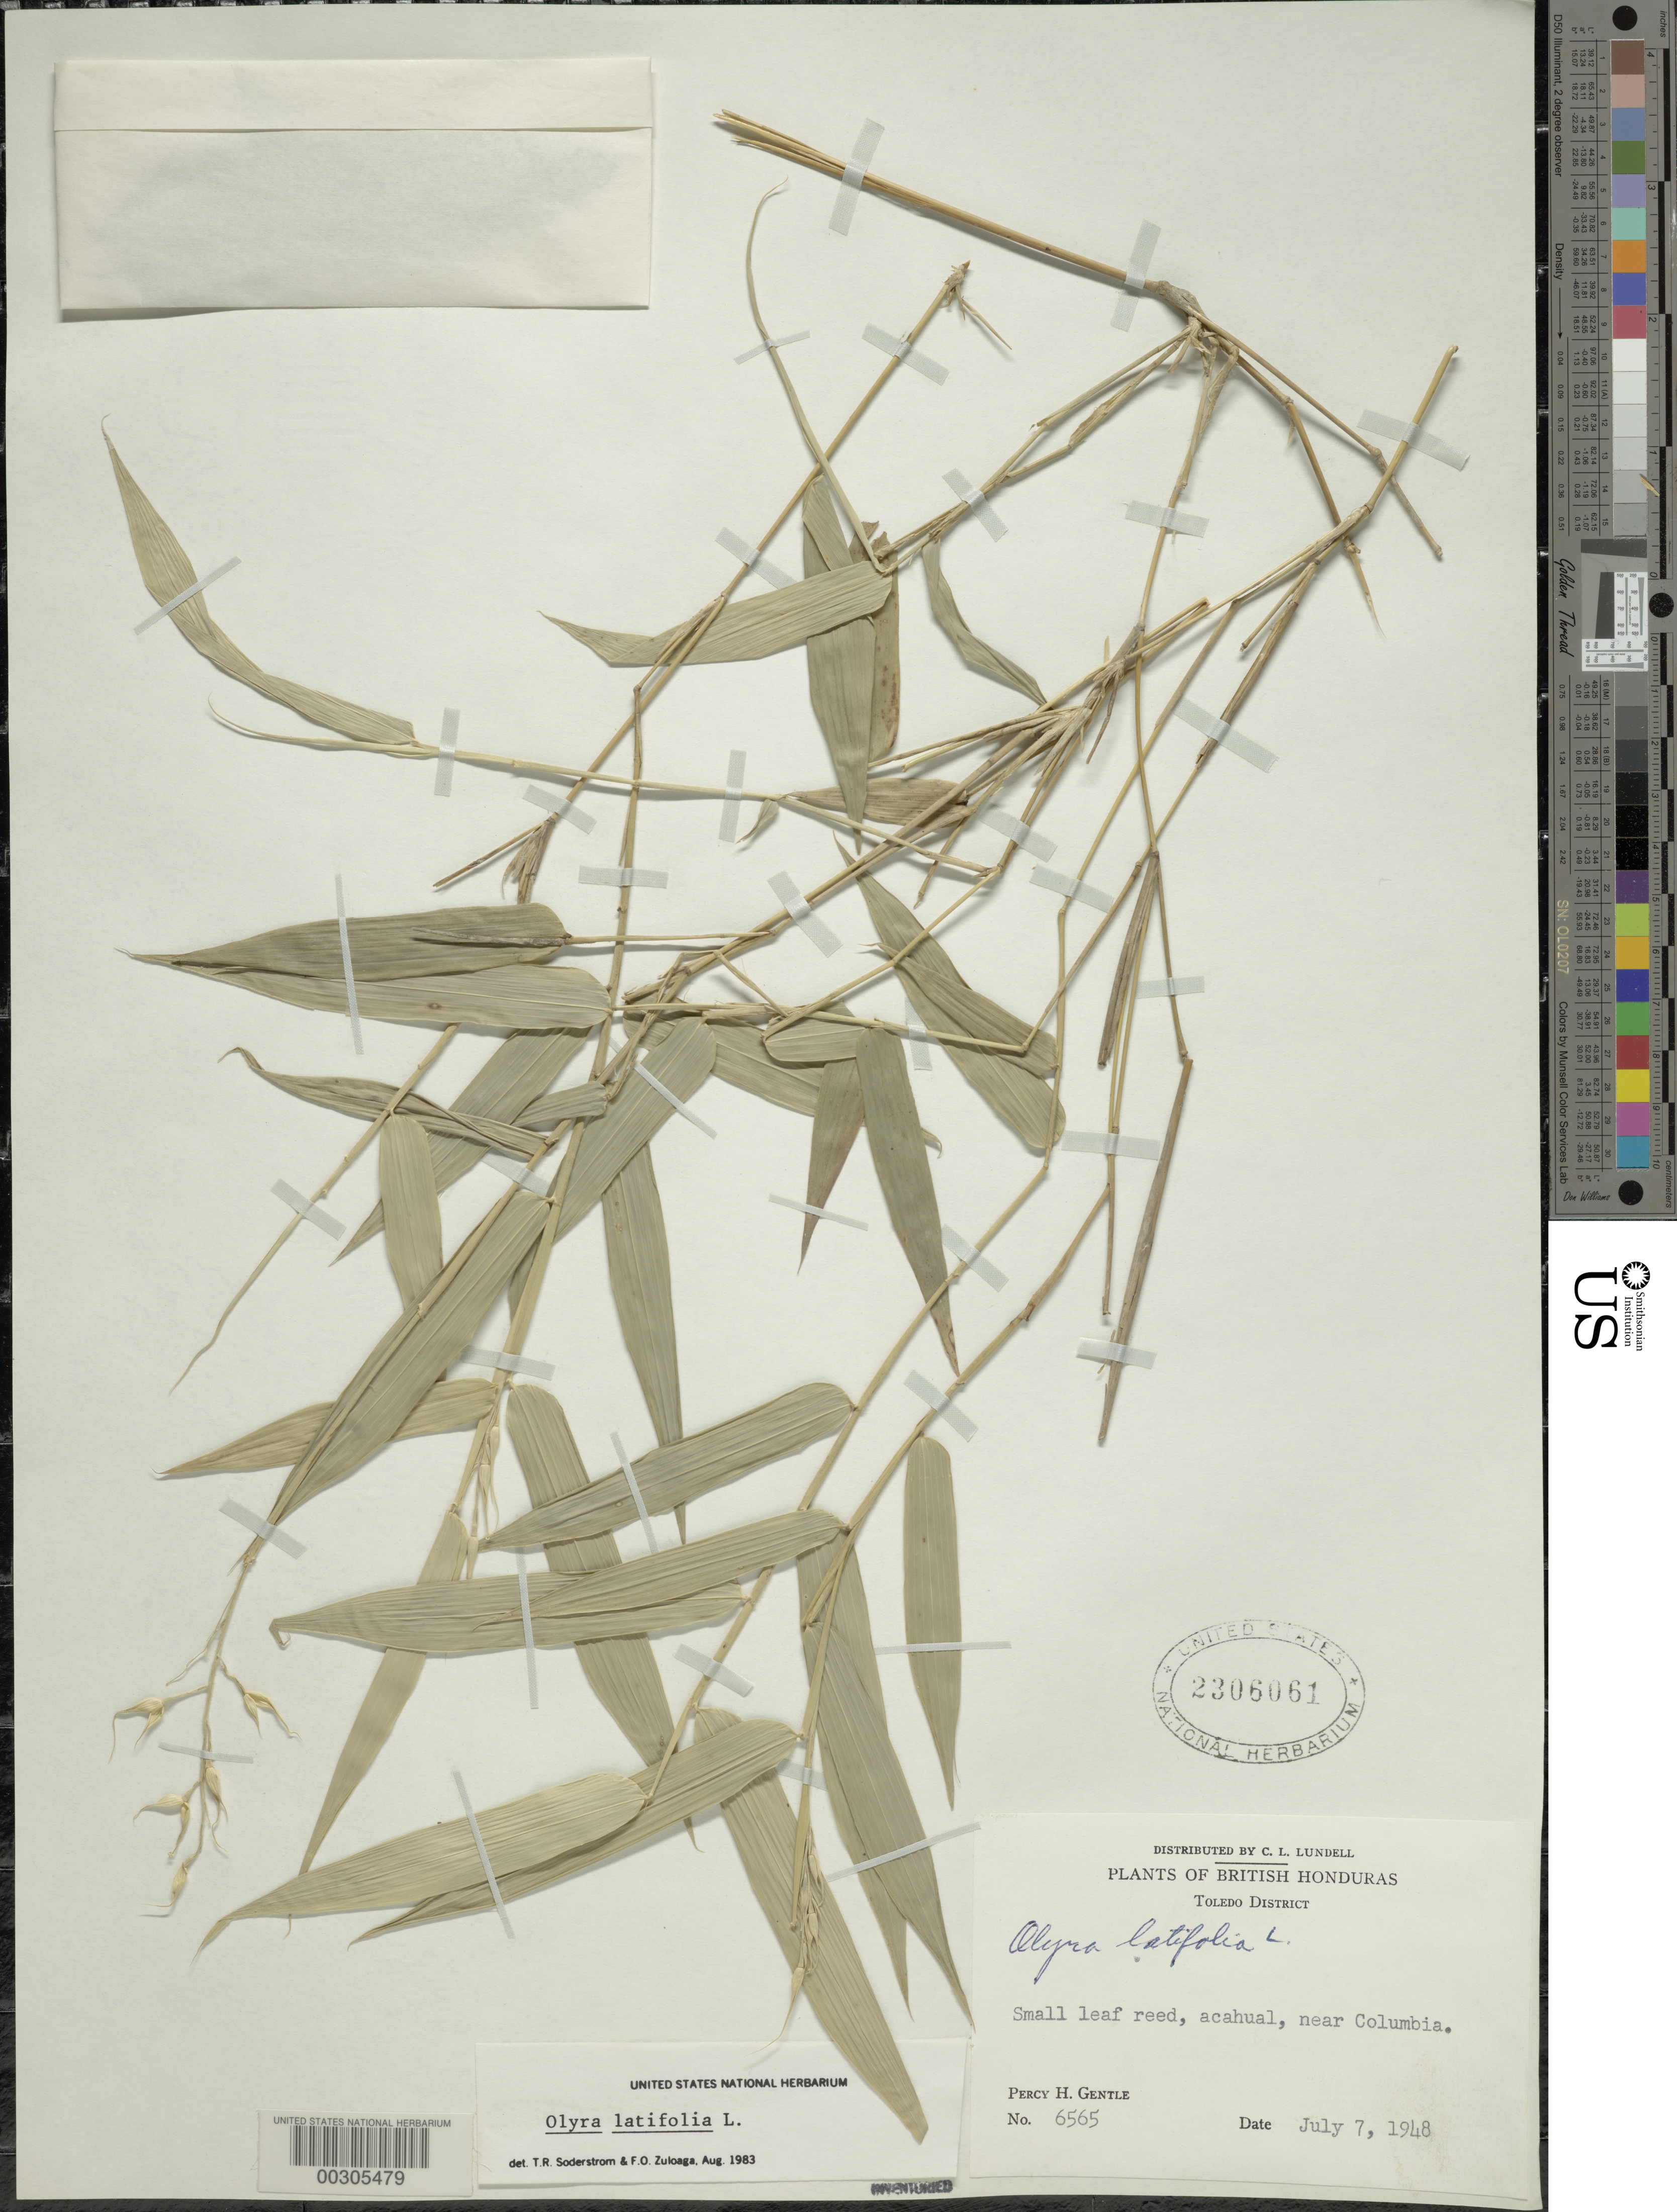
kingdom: Plantae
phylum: Tracheophyta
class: Liliopsida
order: Poales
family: Poaceae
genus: Olyra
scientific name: Olyra latifolia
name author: L.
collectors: P. H. Gentle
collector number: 6565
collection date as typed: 07 Jul 1948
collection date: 1948-07-07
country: Belize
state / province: Toledo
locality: Columbia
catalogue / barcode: US 2306061